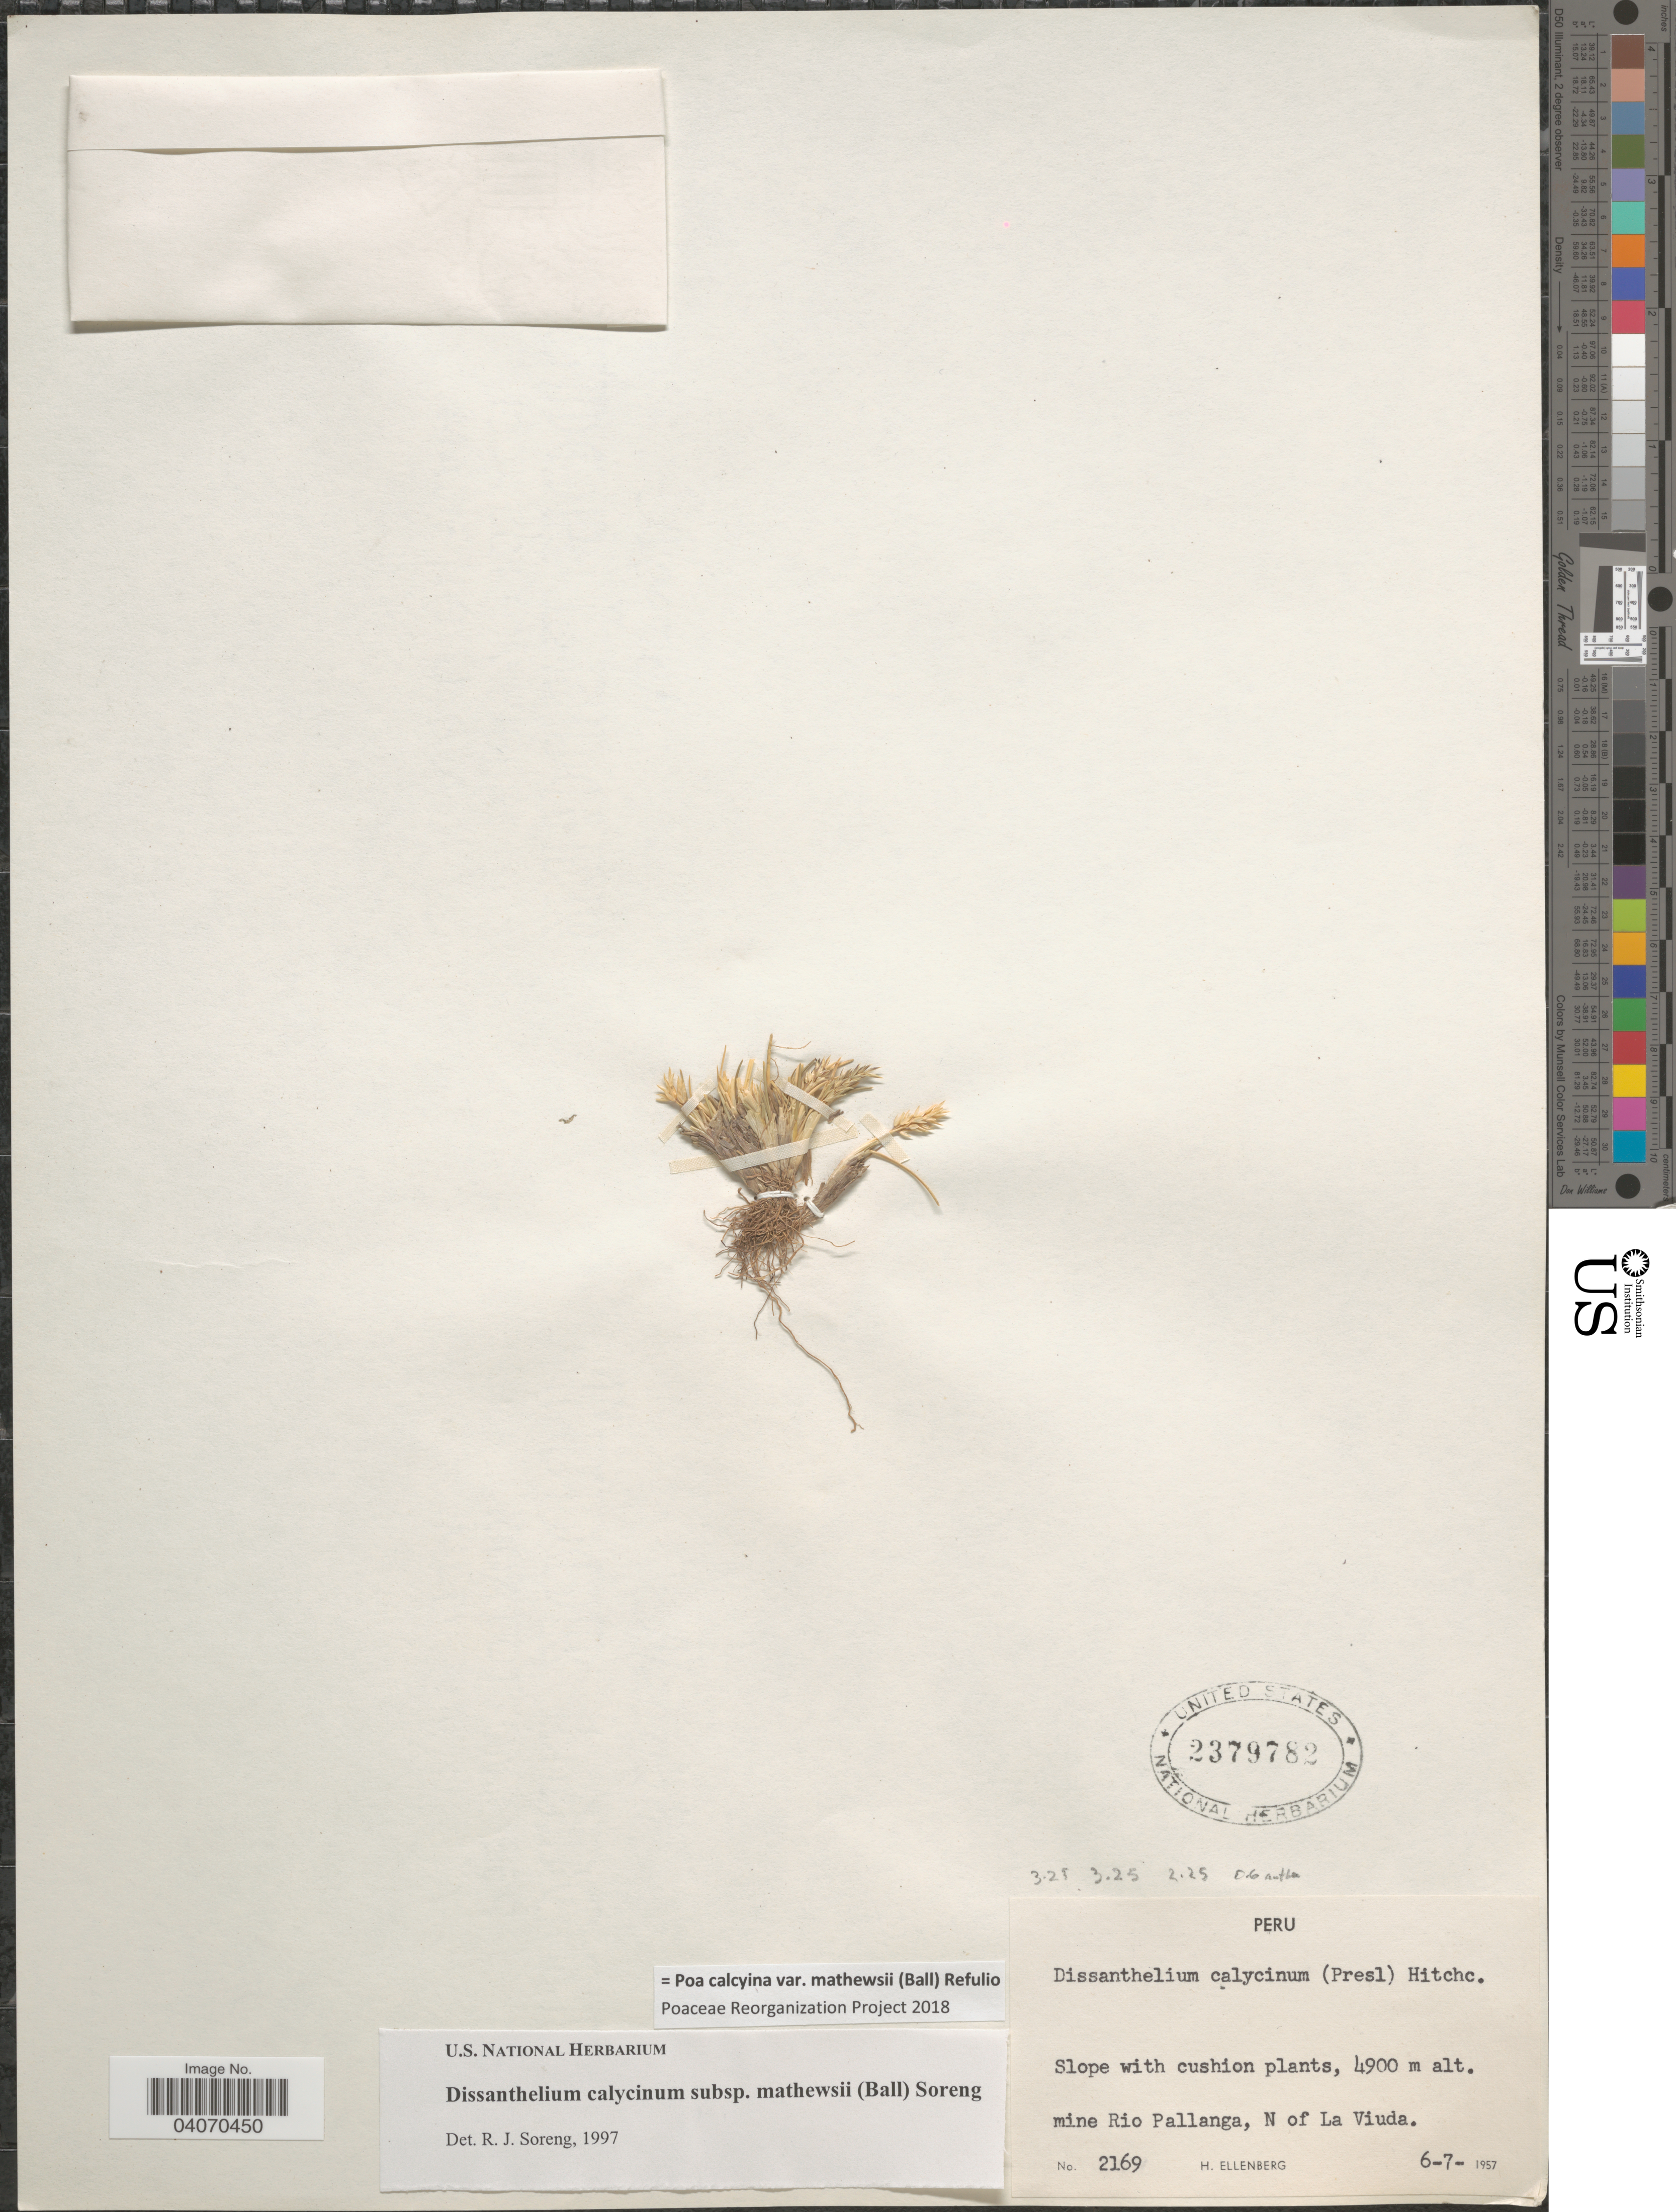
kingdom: Plantae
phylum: Tracheophyta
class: Liliopsida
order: Poales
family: Poaceae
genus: Poa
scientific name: Poa calycina var. mathewsii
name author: (Ball) Refulio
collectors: H. Ellenberg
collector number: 2169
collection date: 1957-07-06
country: Peru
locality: Slope with cushion plants, mine Rio Pallanga, N of La Viuda.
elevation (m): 4900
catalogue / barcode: US 2379782